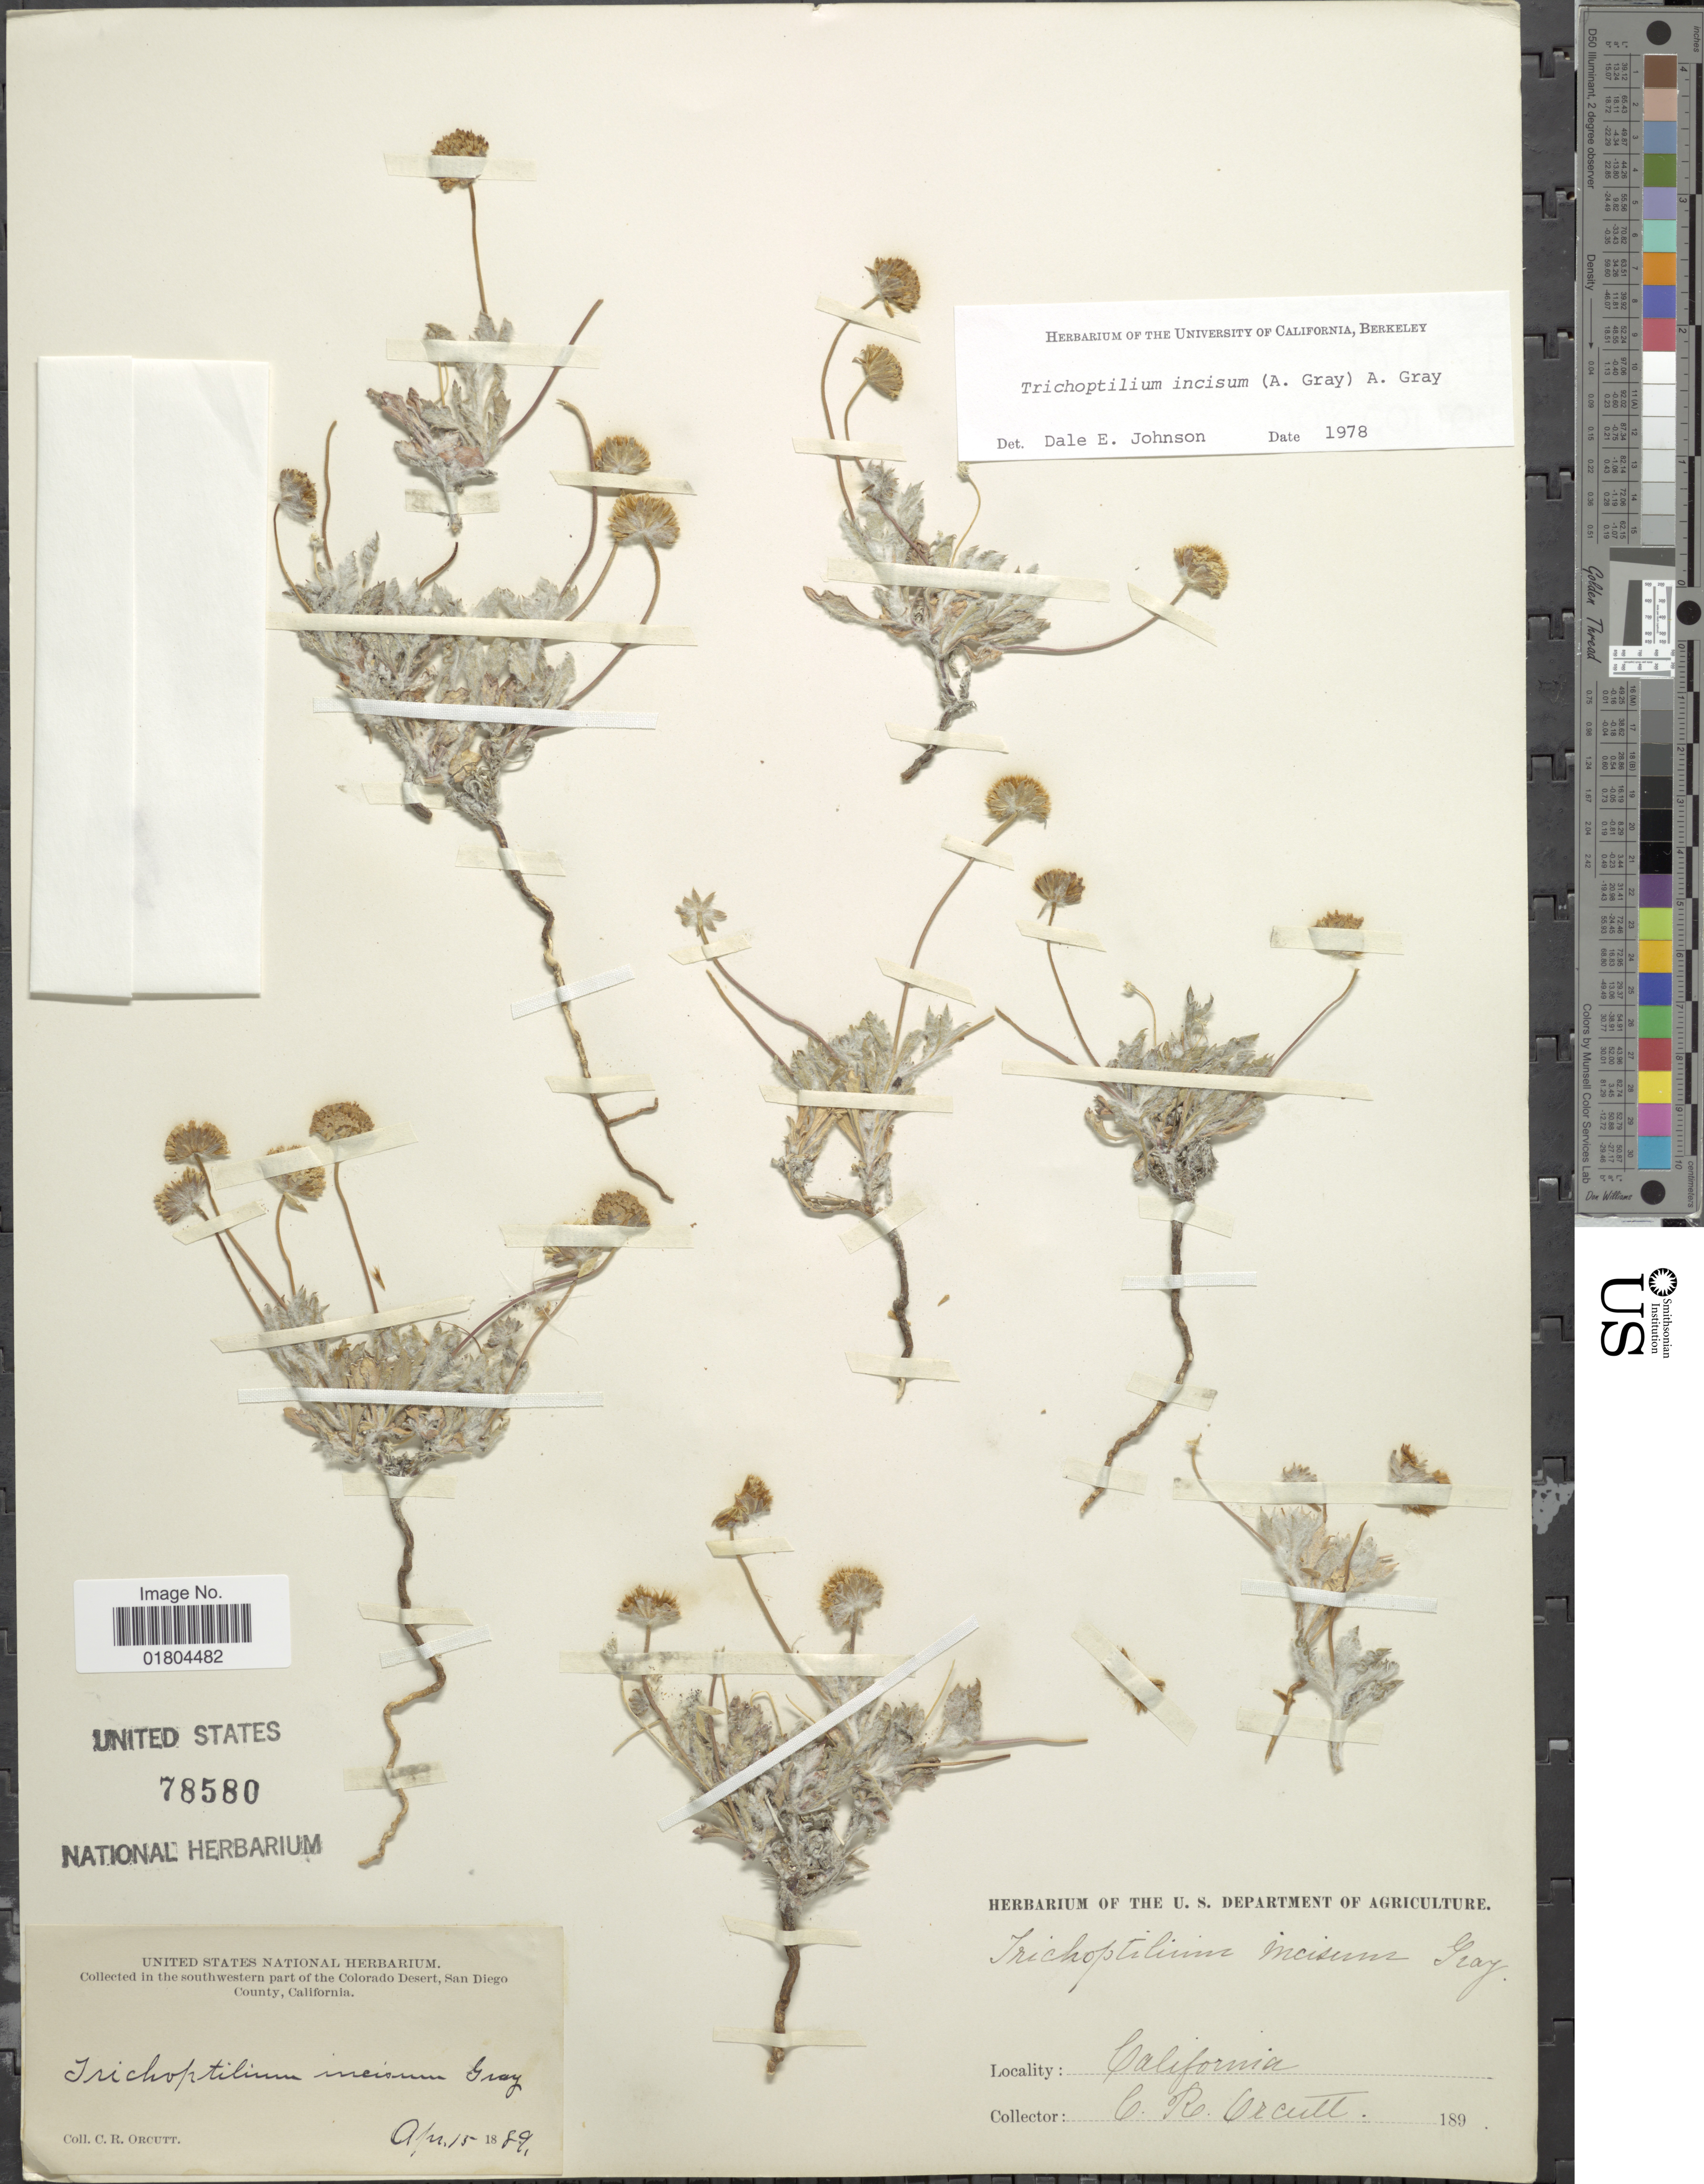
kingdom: Plantae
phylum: Tracheophyta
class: Magnoliopsida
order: Asterales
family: Asteraceae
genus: Trichoptilium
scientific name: Trichoptilium incisum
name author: (A. Gray) A. Gray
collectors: C. R. Orcutt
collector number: s.n,.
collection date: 1889-04-15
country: United States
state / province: California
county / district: San Diego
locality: In the southwestern part of the Colorado Desert, San Diego County, California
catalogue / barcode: US 78580